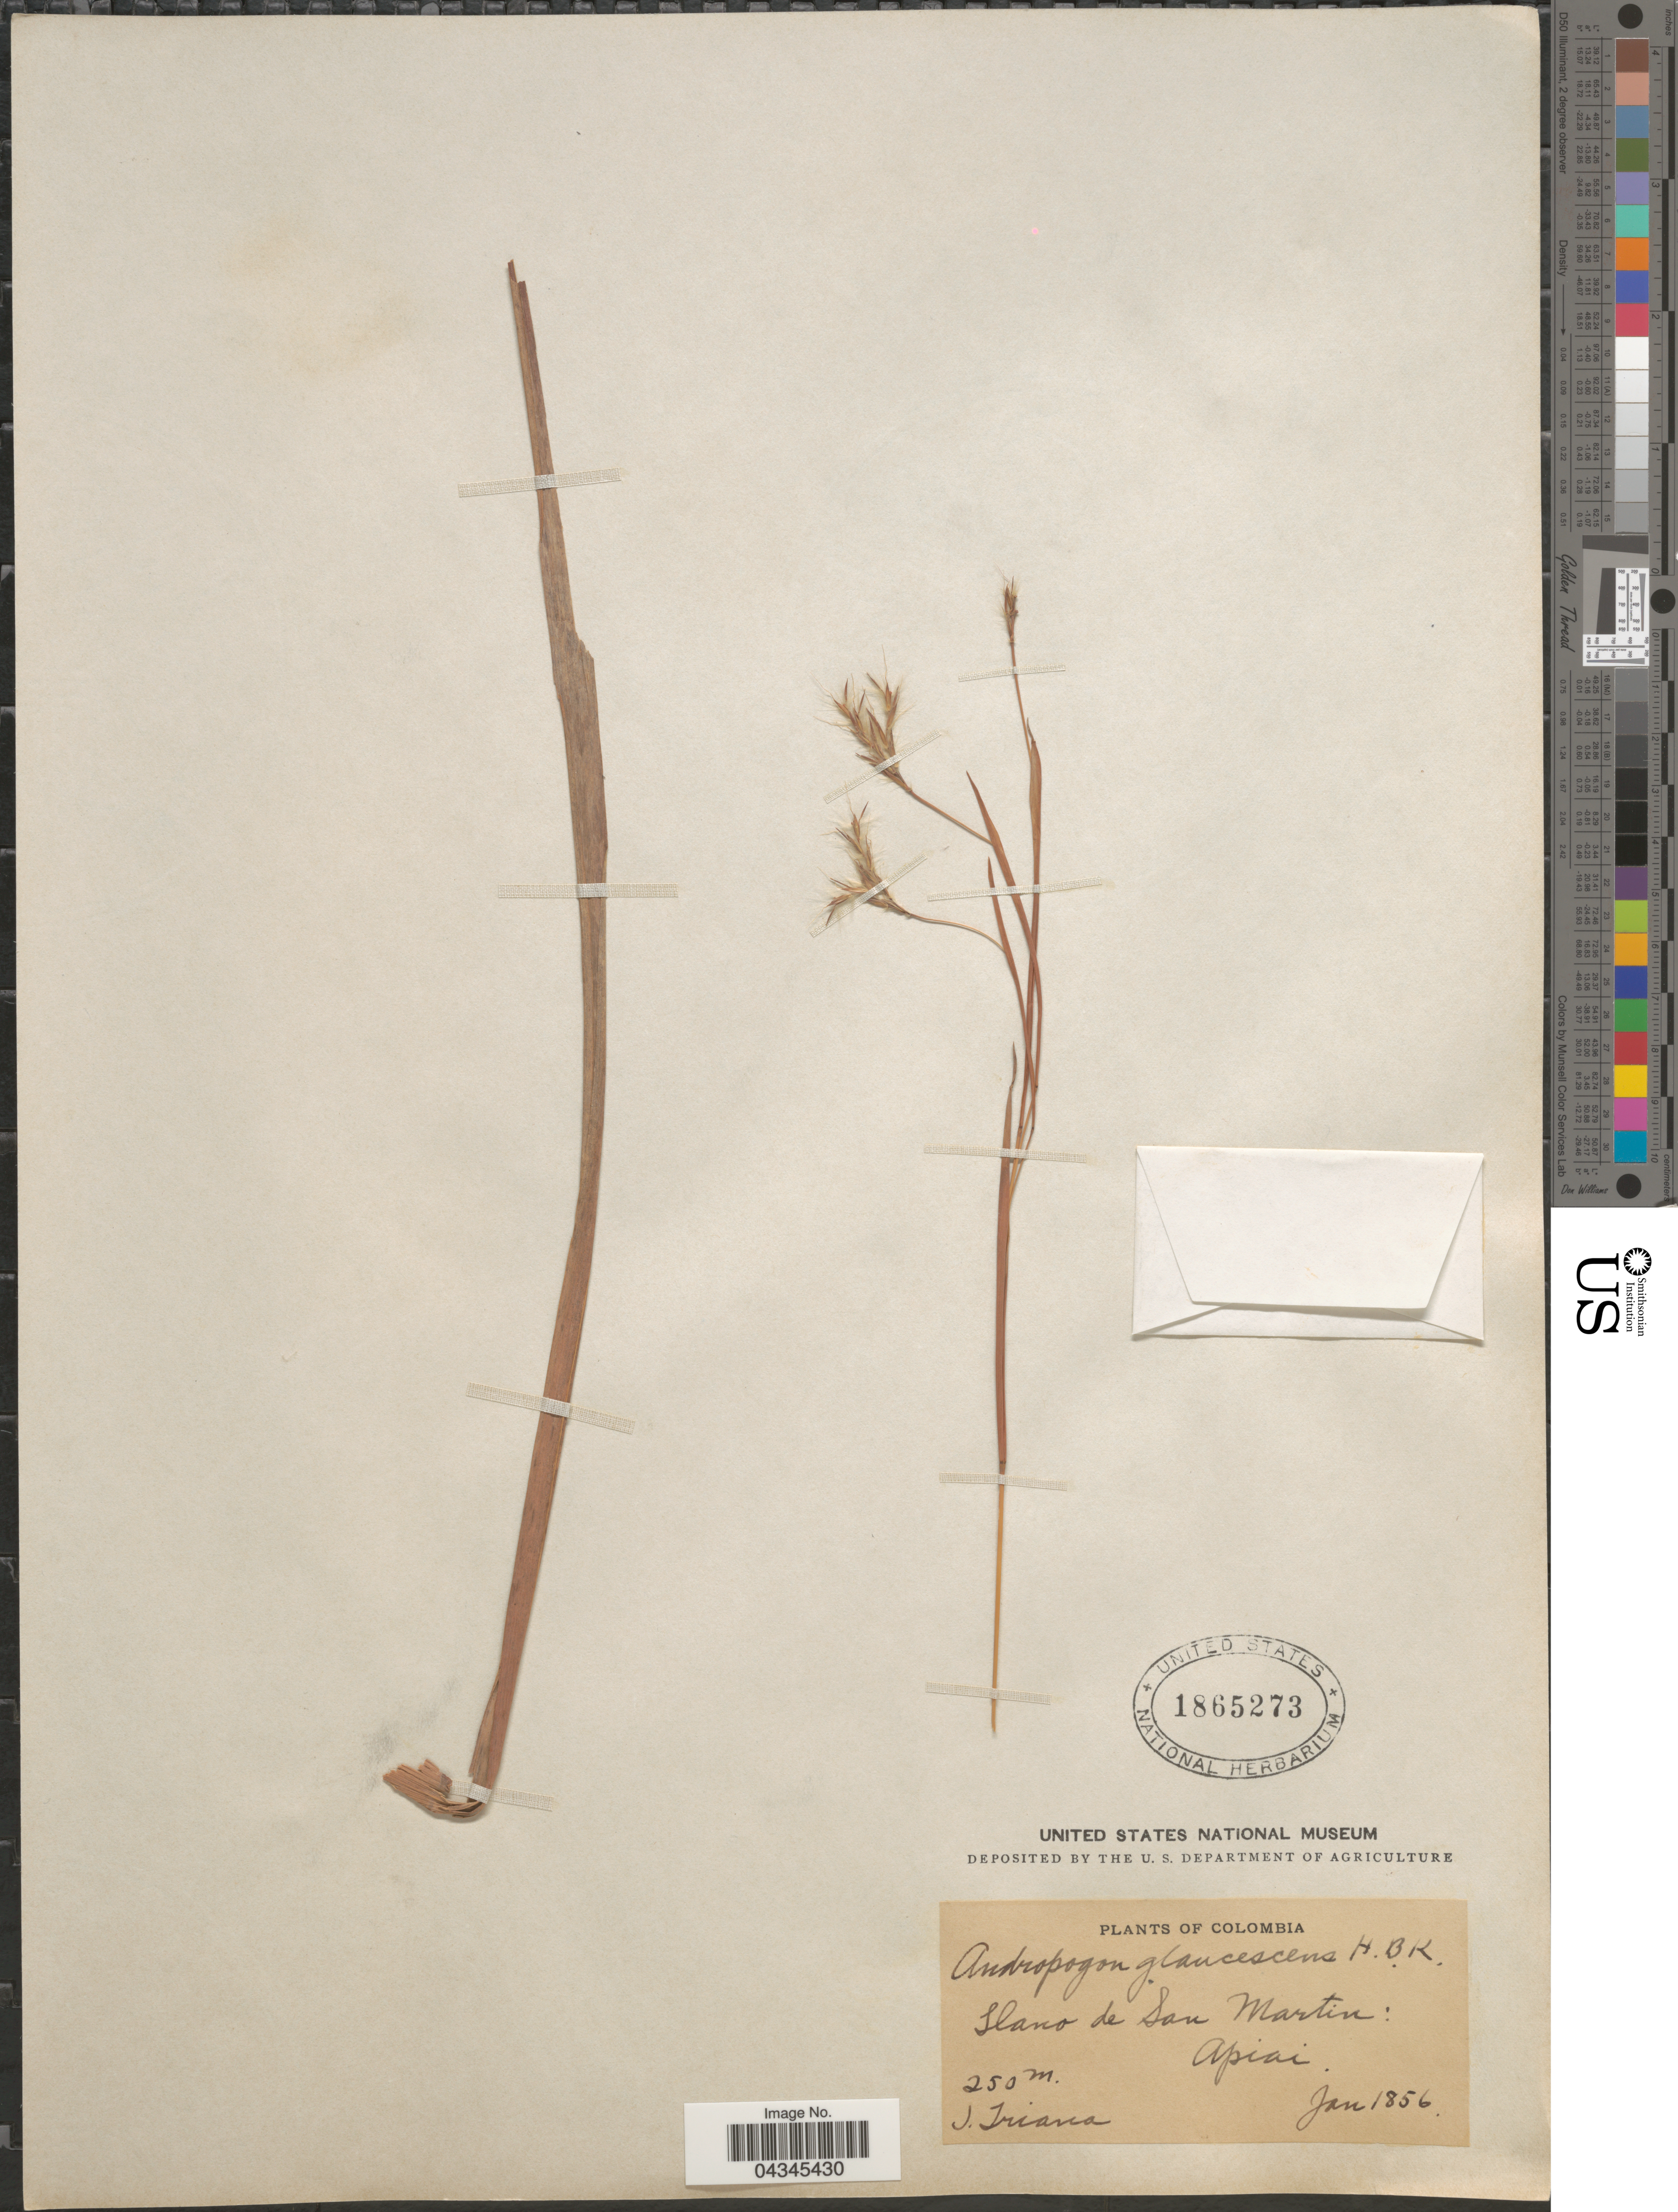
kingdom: Plantae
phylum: Tracheophyta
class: Liliopsida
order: Poales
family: Poaceae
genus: Andropogon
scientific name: Andropogon glaucescens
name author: Kunth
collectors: J. Triana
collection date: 1856-01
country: Colombia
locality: Llano de San Martin: Apiai.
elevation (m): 250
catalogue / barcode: US 1865273